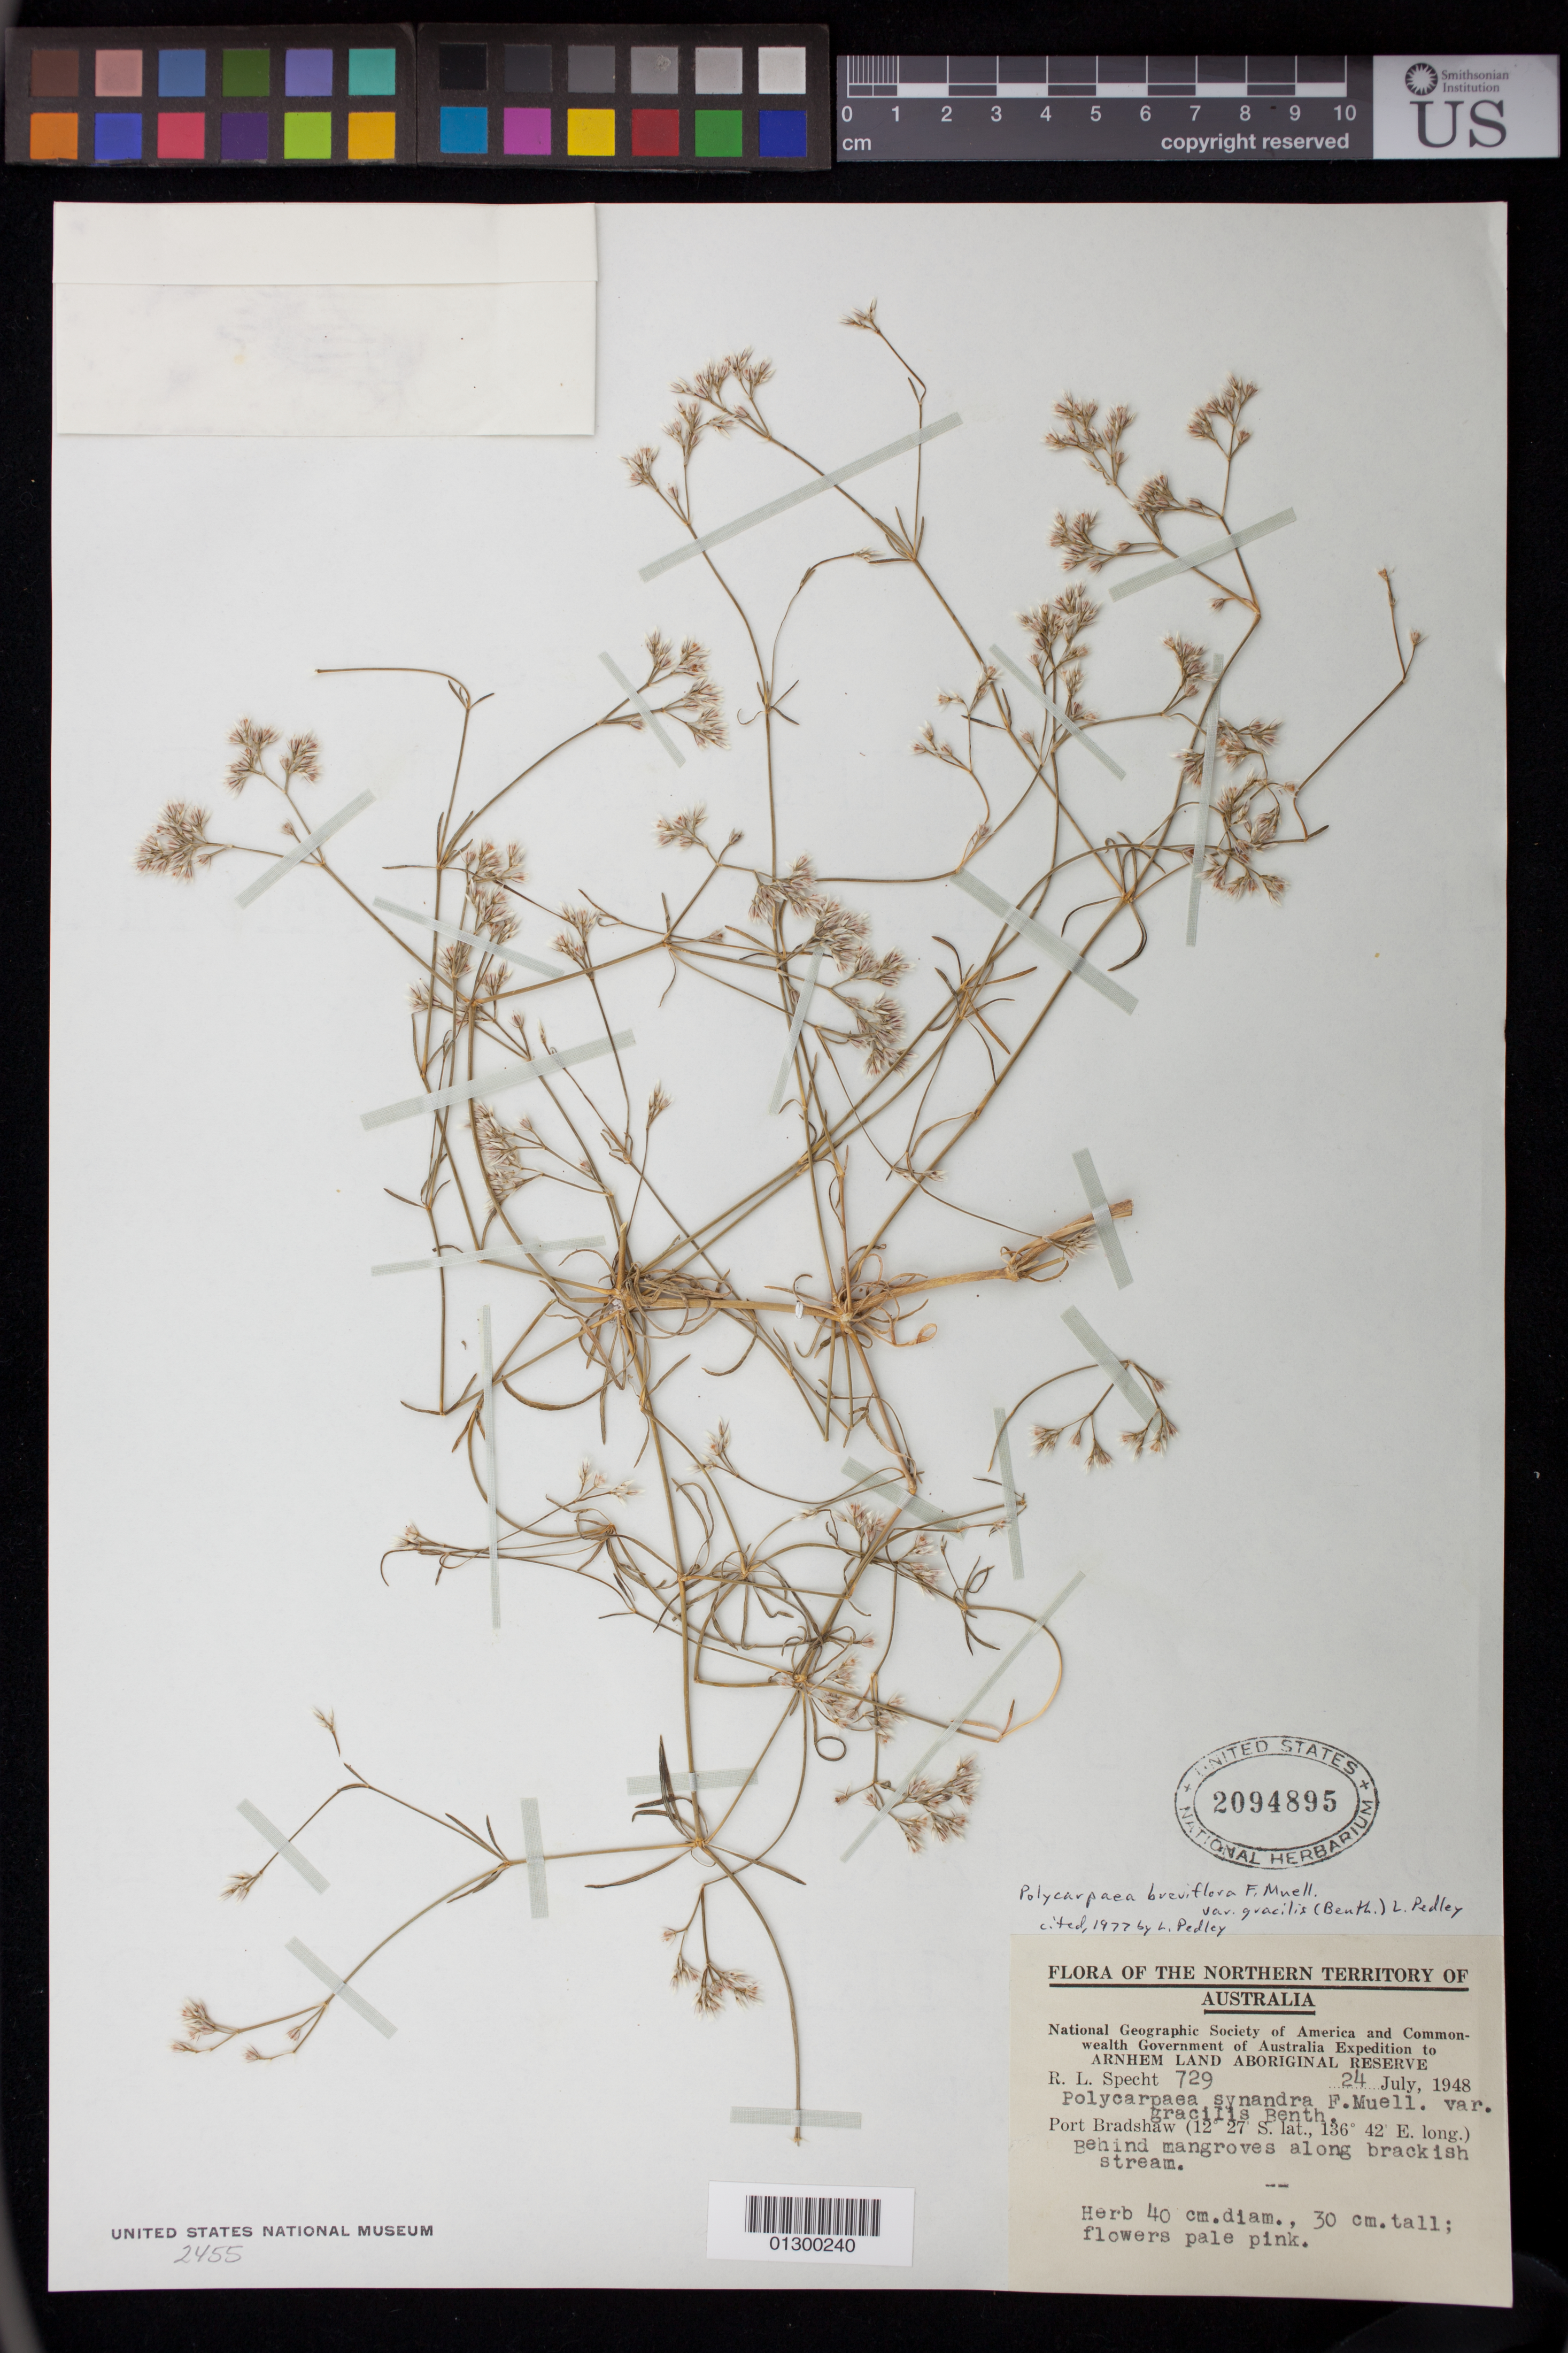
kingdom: Plantae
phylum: Tracheophyta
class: Magnoliopsida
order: Caryophyllales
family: Caryophyllaceae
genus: Polycarpaea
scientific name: Polycarpaea breviflora var. gracilis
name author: (Benth.) Pedley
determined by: Pedley, Leslie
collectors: R. L. Specht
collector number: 729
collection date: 1948-07-24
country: Australia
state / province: Northern Territory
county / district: East Arnhem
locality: Port Bradshaw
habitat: Behind mangroves along brackish stream.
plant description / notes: Herb 40 cm. diam., 30 cm. tall; flowers pale pink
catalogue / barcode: US 2094895